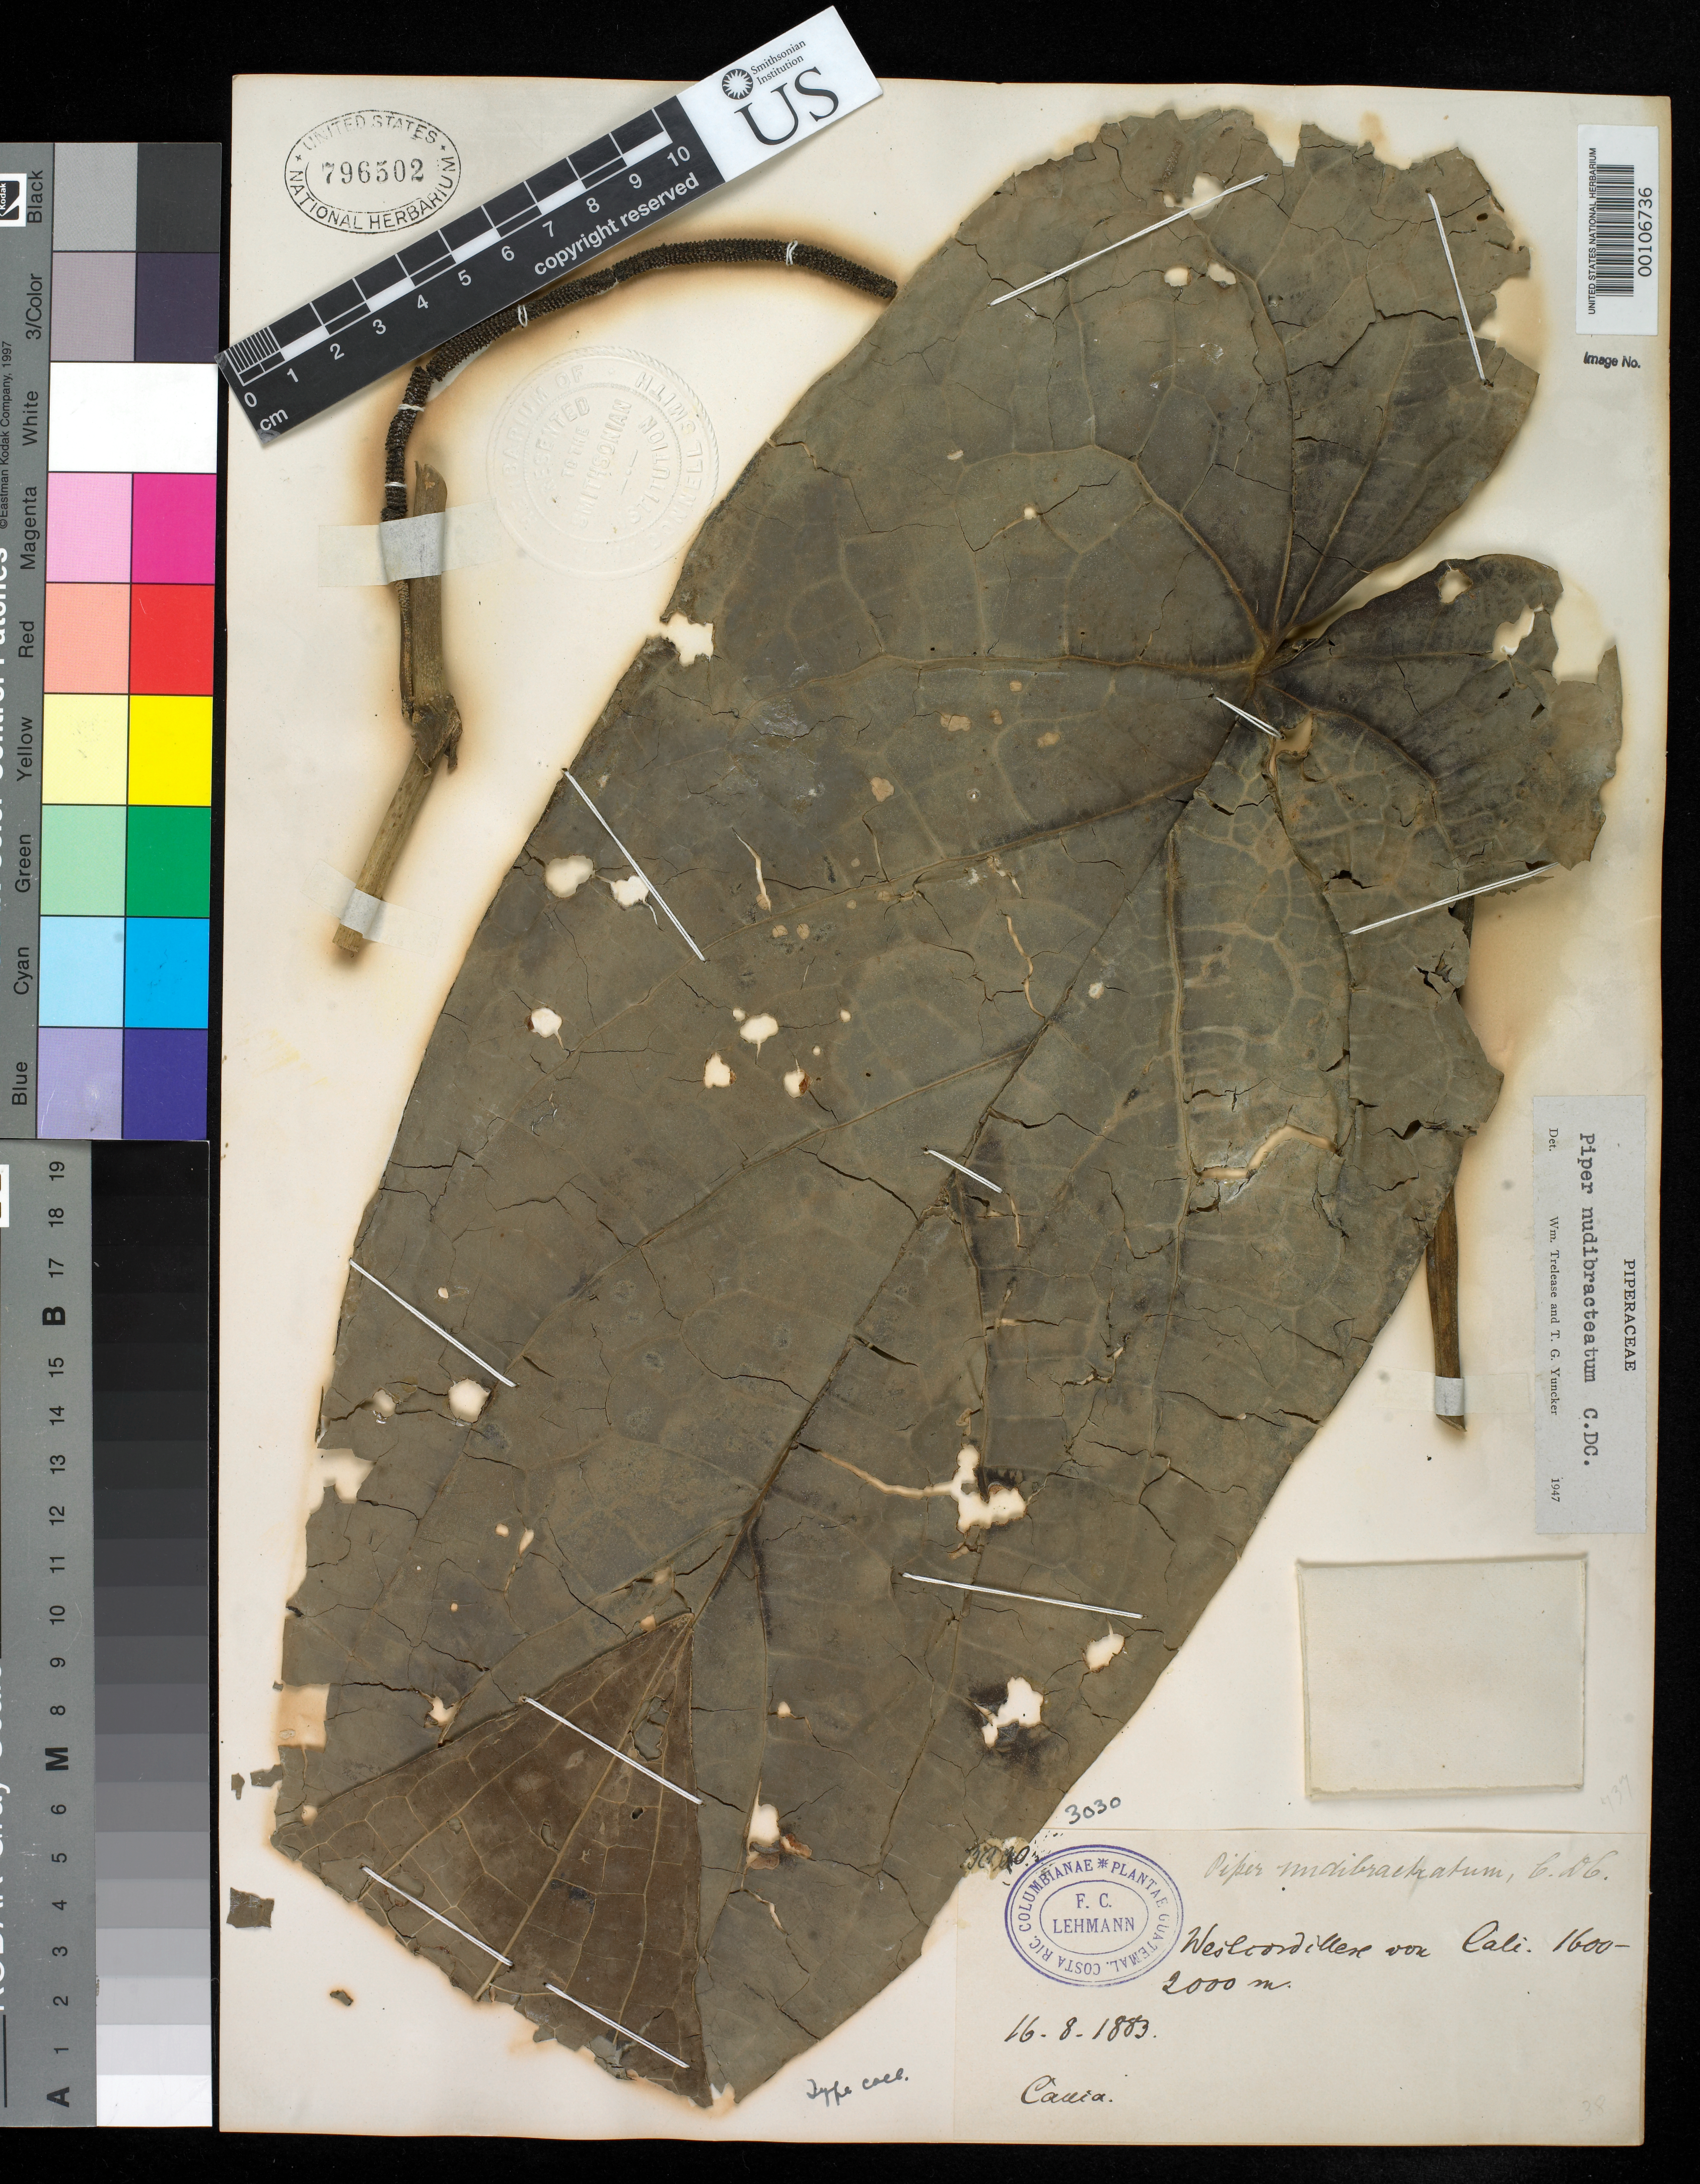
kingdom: Plantae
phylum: Tracheophyta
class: Magnoliopsida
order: Piperales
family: Piperaceae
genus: Piper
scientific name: Piper nudibracteatum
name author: C. DC.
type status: Isotype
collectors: F. C. Lehmann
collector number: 3030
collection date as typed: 16 Aug 1883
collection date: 1883-08-16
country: Colombia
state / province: Cauca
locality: Cordillera Occidental.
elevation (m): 1600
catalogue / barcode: US 796502